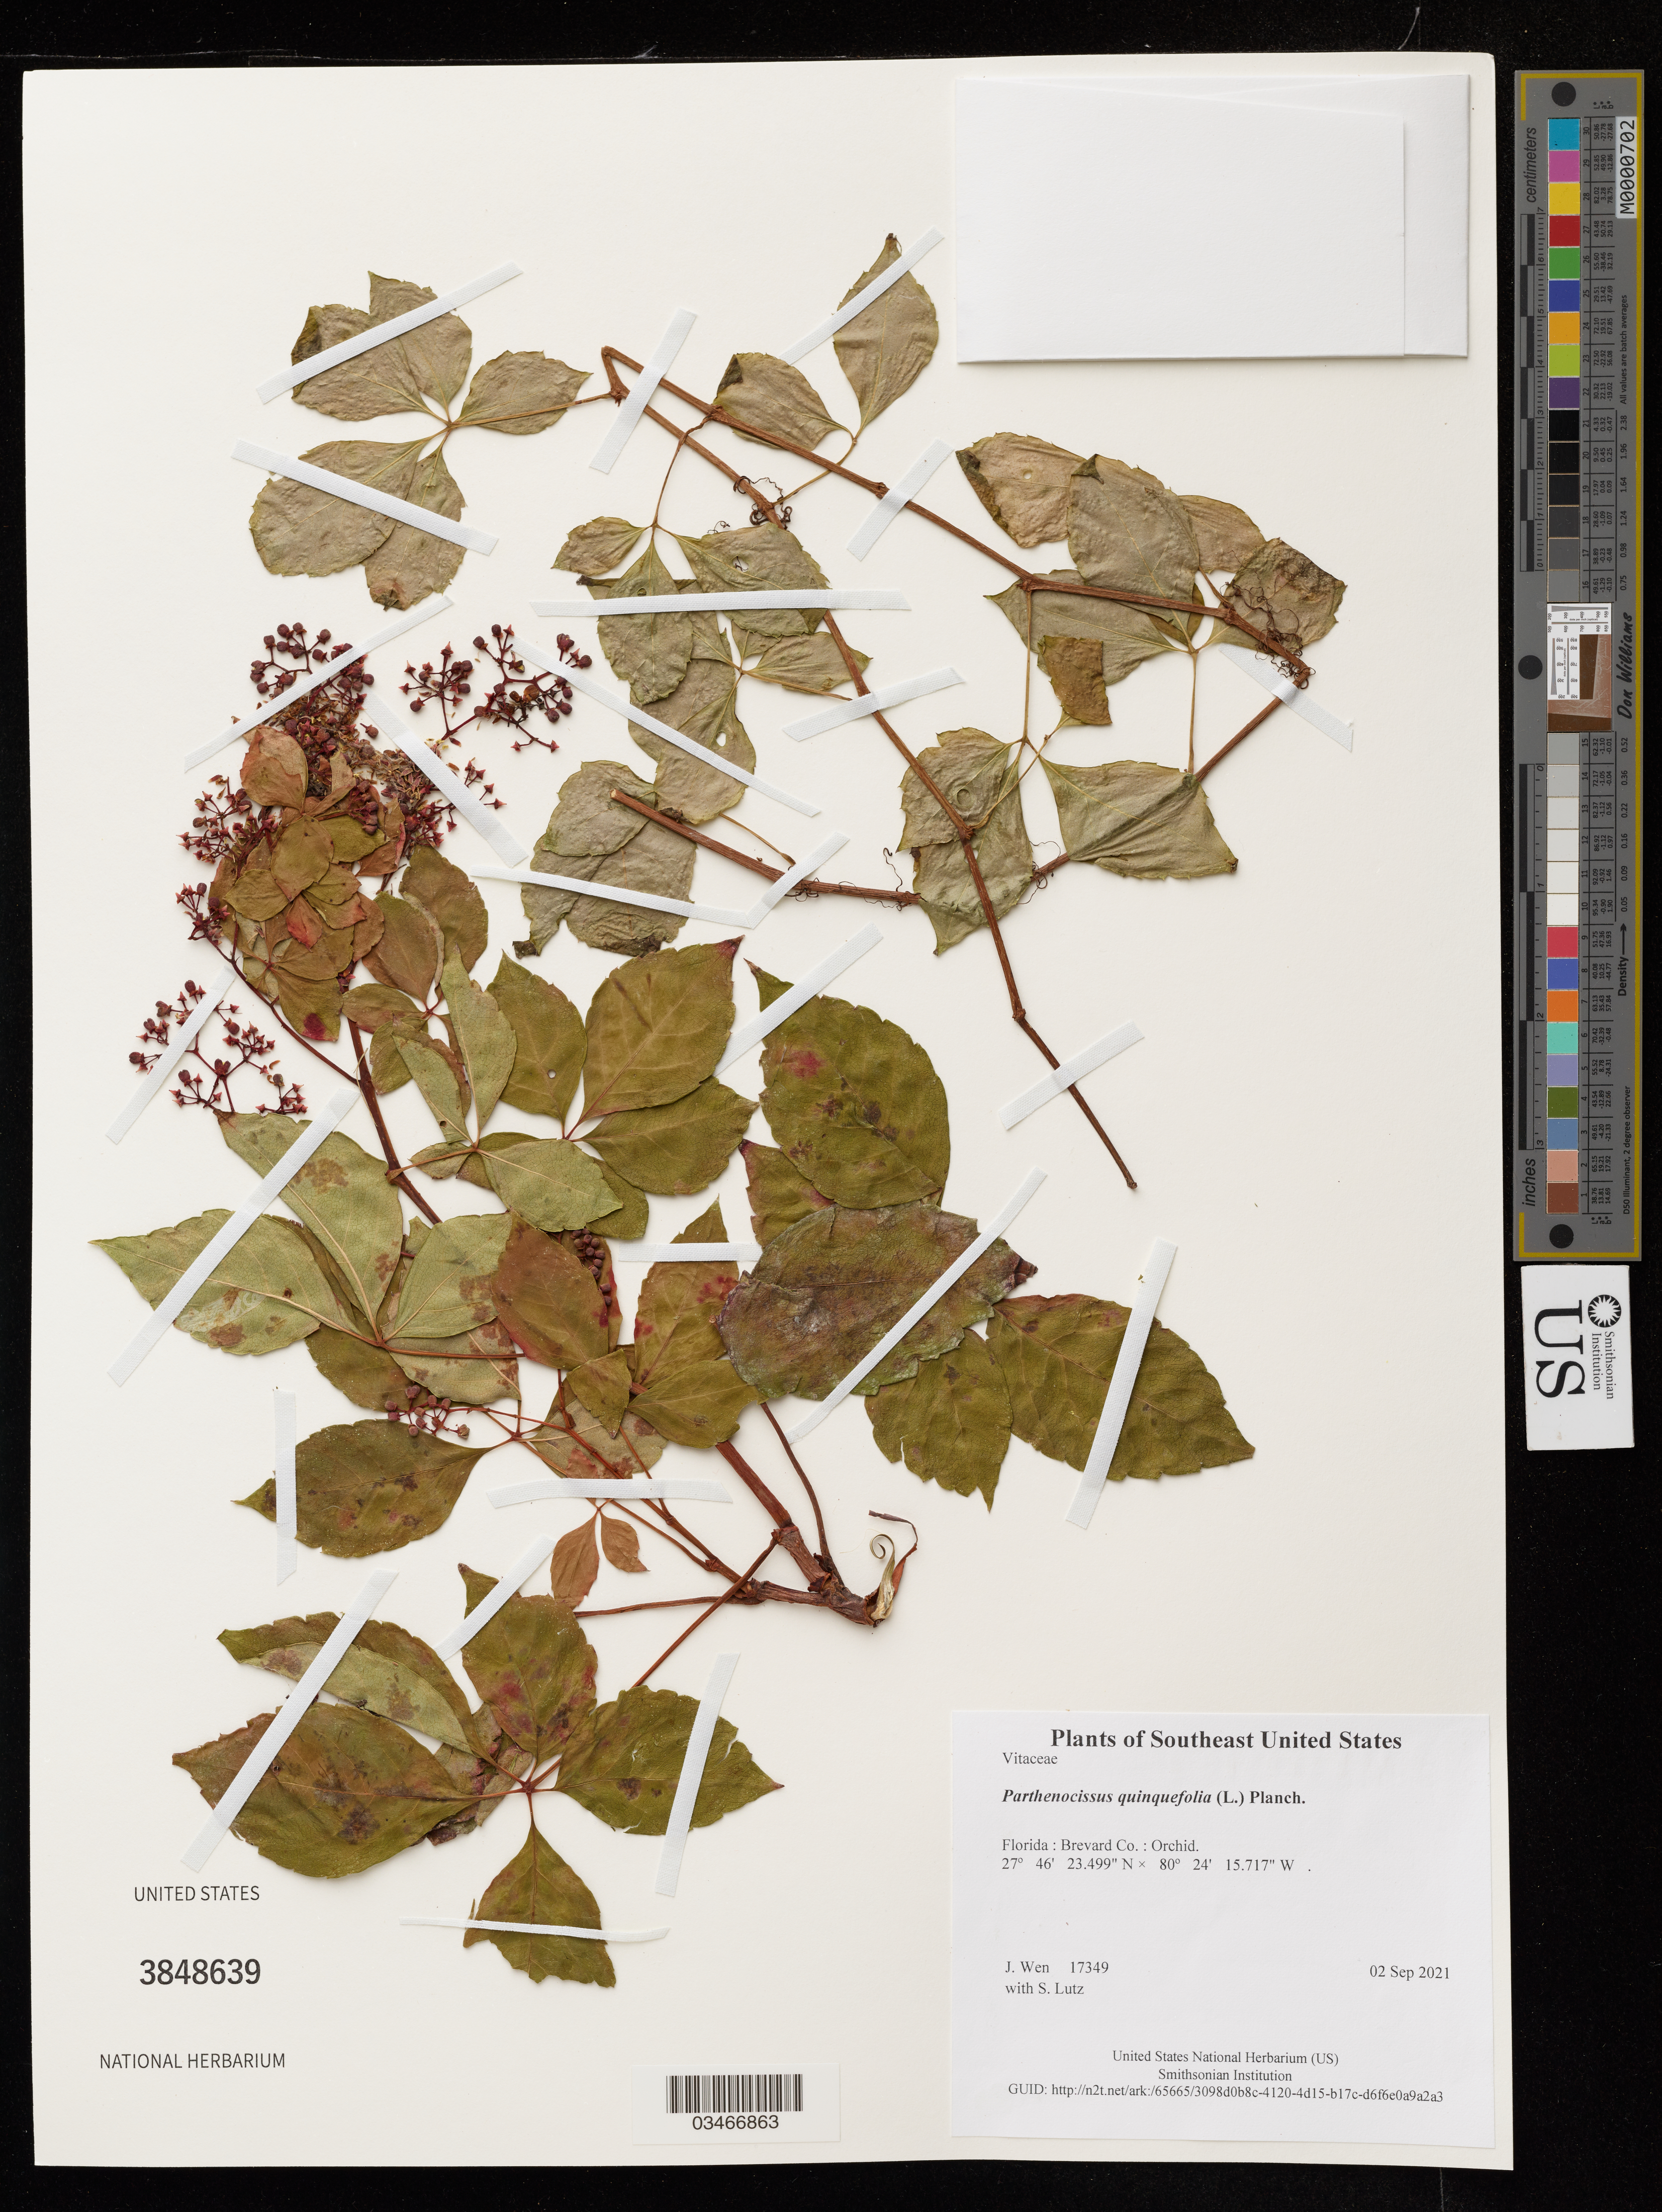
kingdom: Plantae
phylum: Tracheophyta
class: Magnoliopsida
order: Vitales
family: Vitaceae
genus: Parthenocissus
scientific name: Parthenocissus quinquefolia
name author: (L.) Planch.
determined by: Wen, Jun, (BOT), Smithsonian Institution - National Museum of Natural History (UNITED STATES)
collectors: J. Wen & S. Lutz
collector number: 17349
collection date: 2021-09-02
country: United States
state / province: Florida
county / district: Brevard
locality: Orchid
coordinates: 27.77319439 N, 80.4043659 W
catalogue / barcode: US 3848639